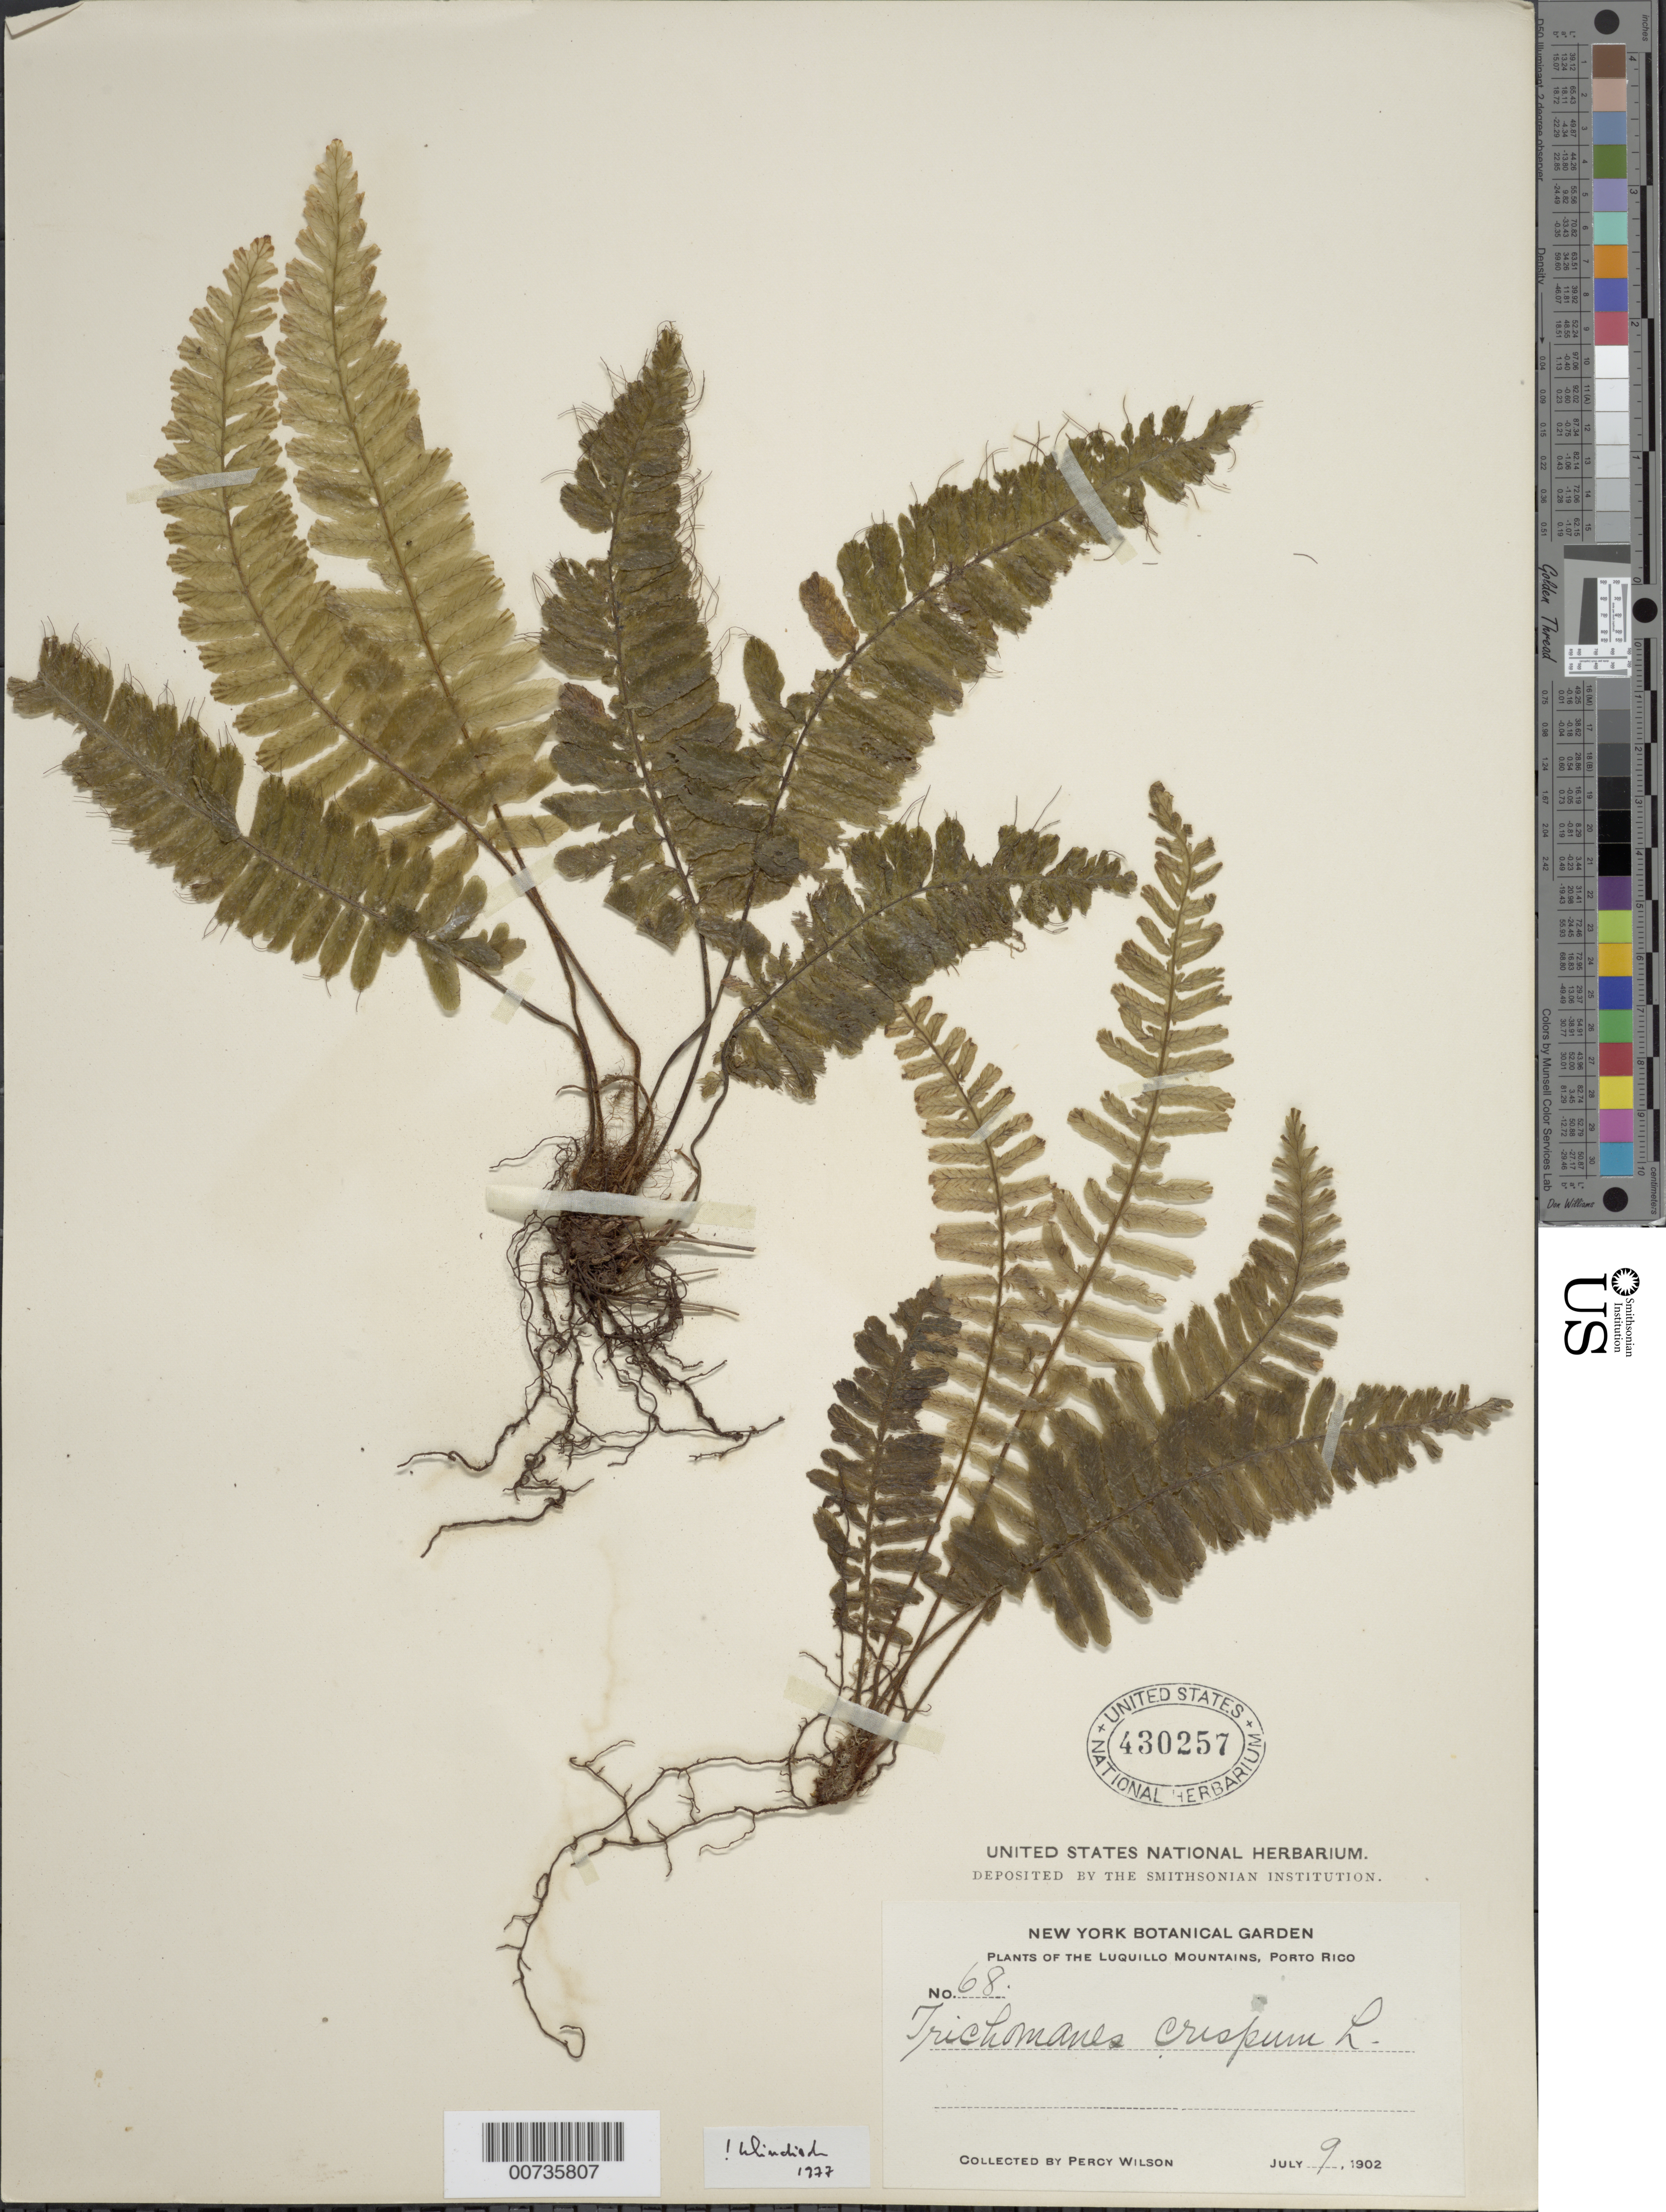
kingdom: Plantae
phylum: Tracheophyta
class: Polypodiopsida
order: Hymenophyllales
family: Hymenophyllaceae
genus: Trichomanes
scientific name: Trichomanes crispum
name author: L.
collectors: P. Wilson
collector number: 68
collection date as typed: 09 Jul 1902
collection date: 1902-07-09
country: Puerto Rico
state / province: Luquillo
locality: Luquillo Mts.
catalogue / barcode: US 430257